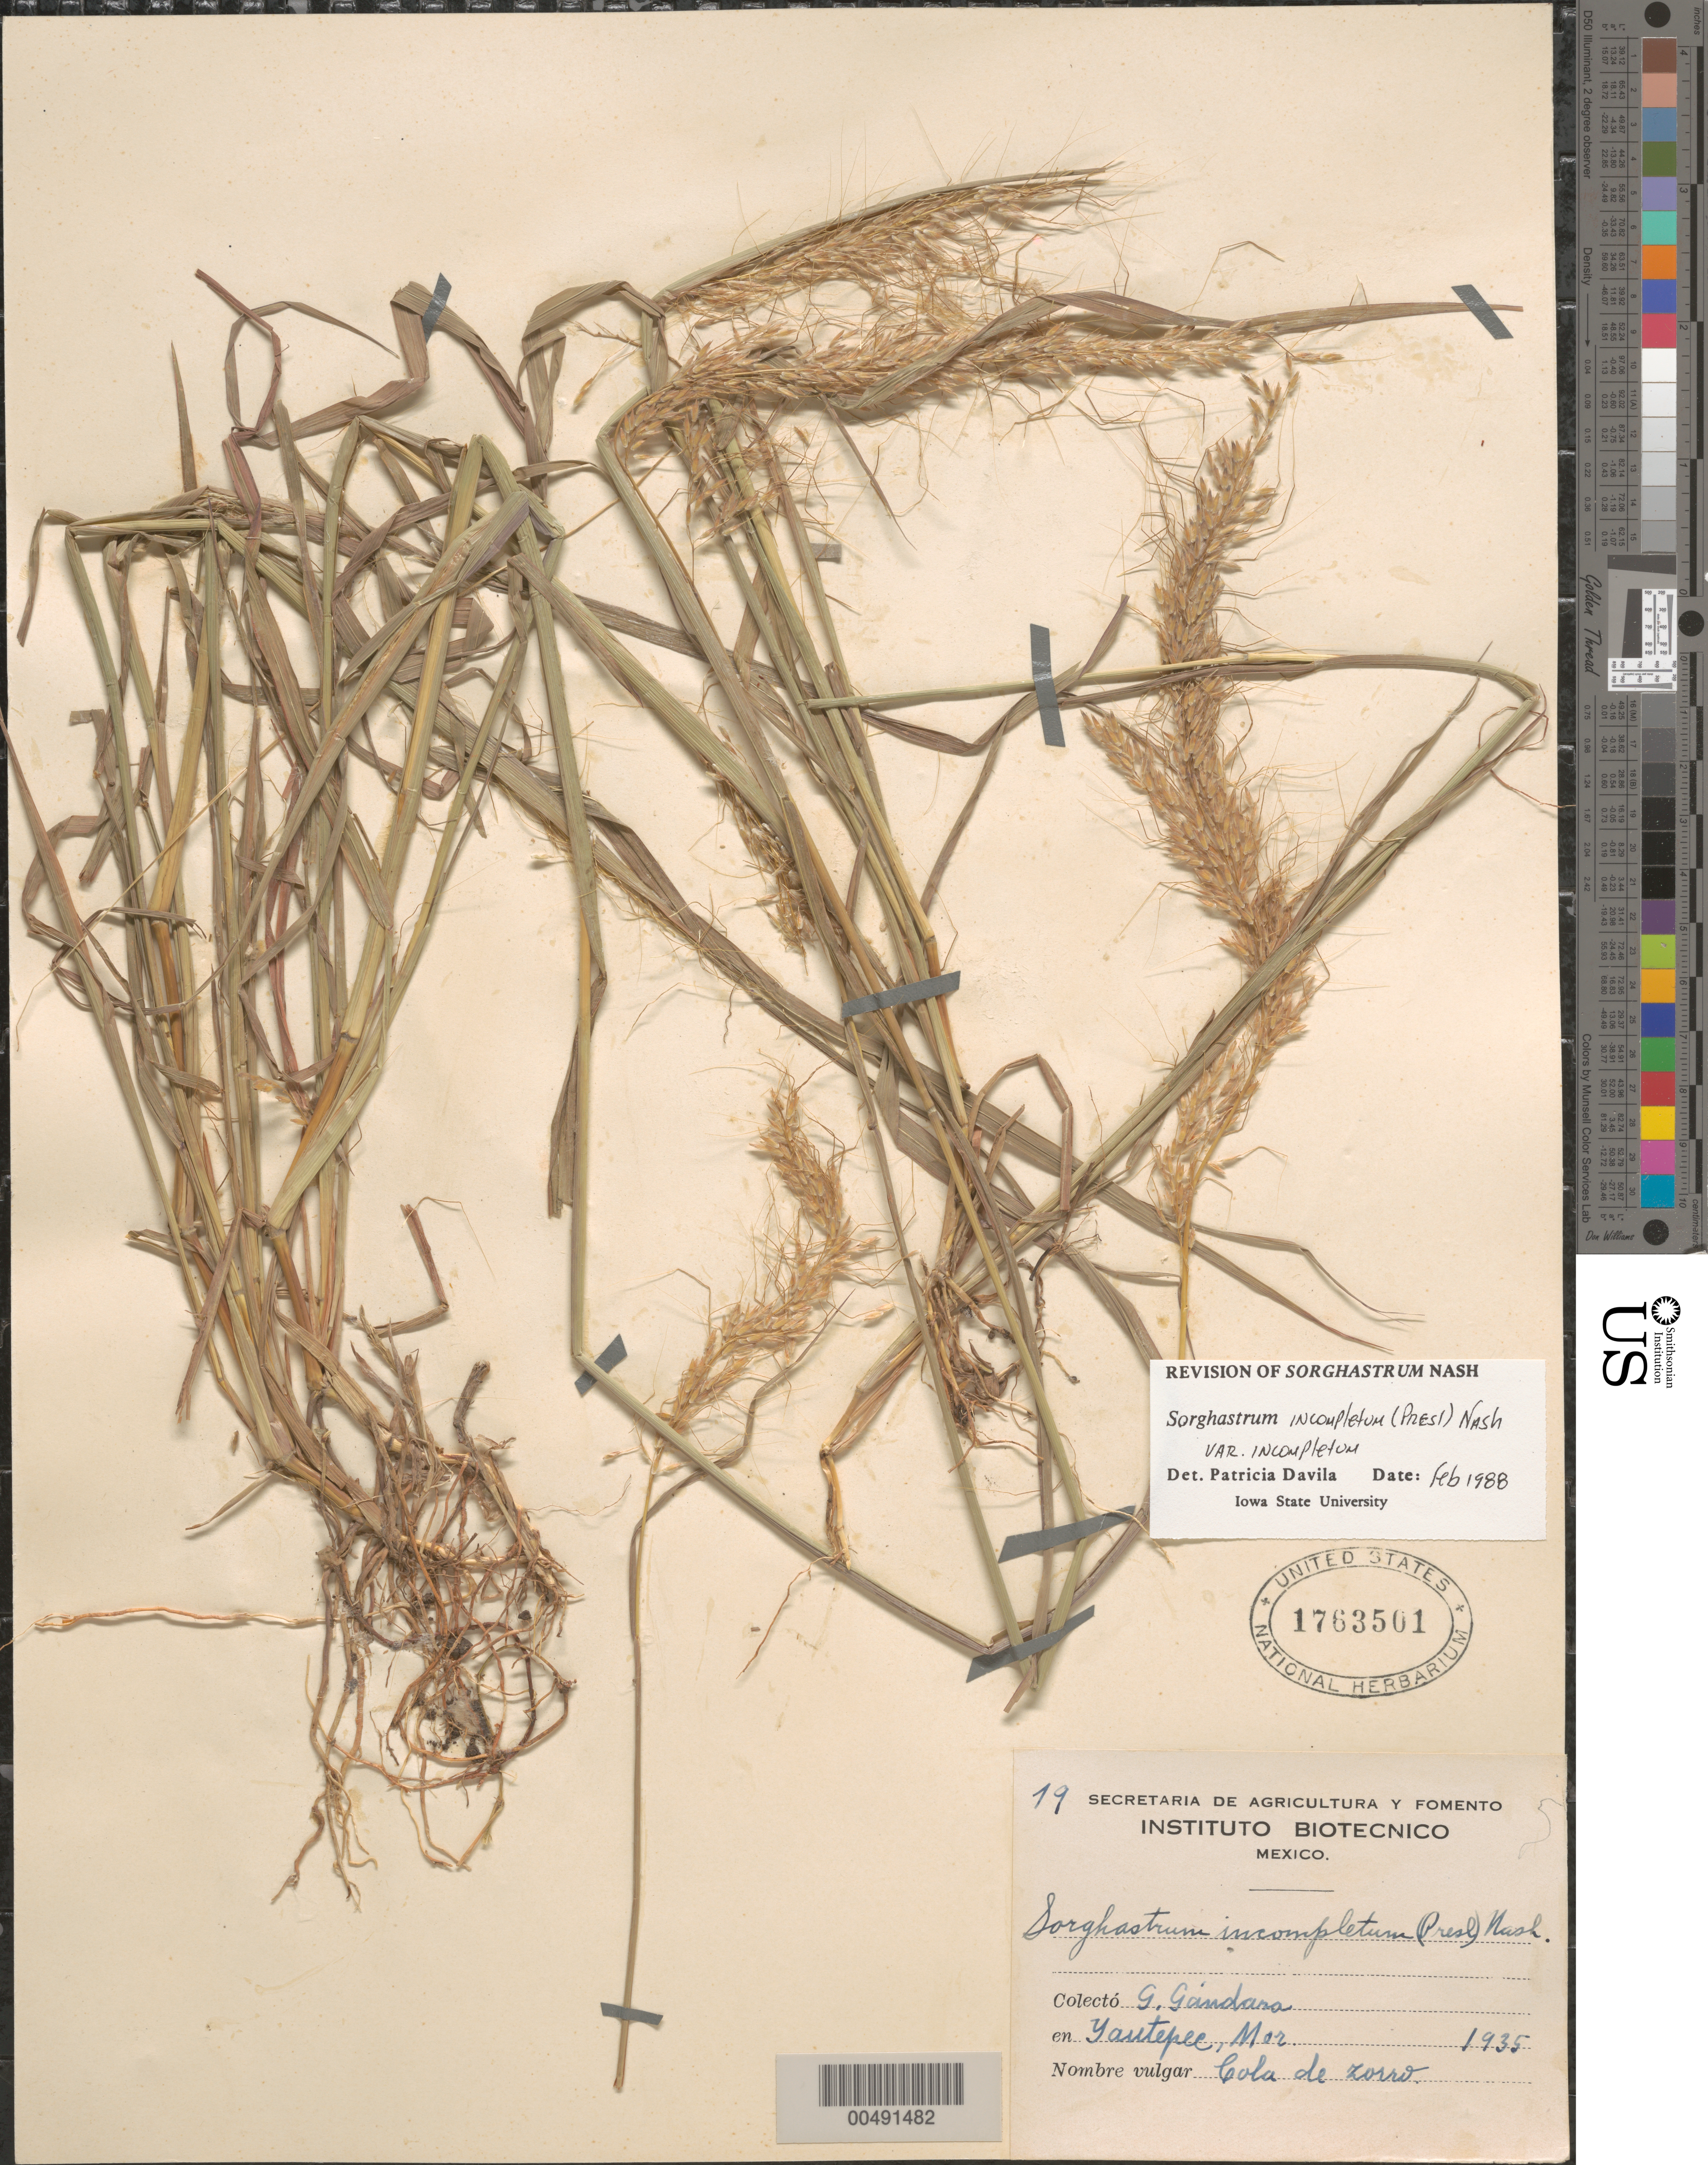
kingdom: Plantae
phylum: Tracheophyta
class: Liliopsida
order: Poales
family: Poaceae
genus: Sorghastrum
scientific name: Sorghastrum incompletum var. incompletum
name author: (J. Presl) Nash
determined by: Dávila, P. D.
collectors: G. Gandara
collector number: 19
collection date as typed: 1935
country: Mexico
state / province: Morelos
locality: Yautepec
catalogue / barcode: US 1763501